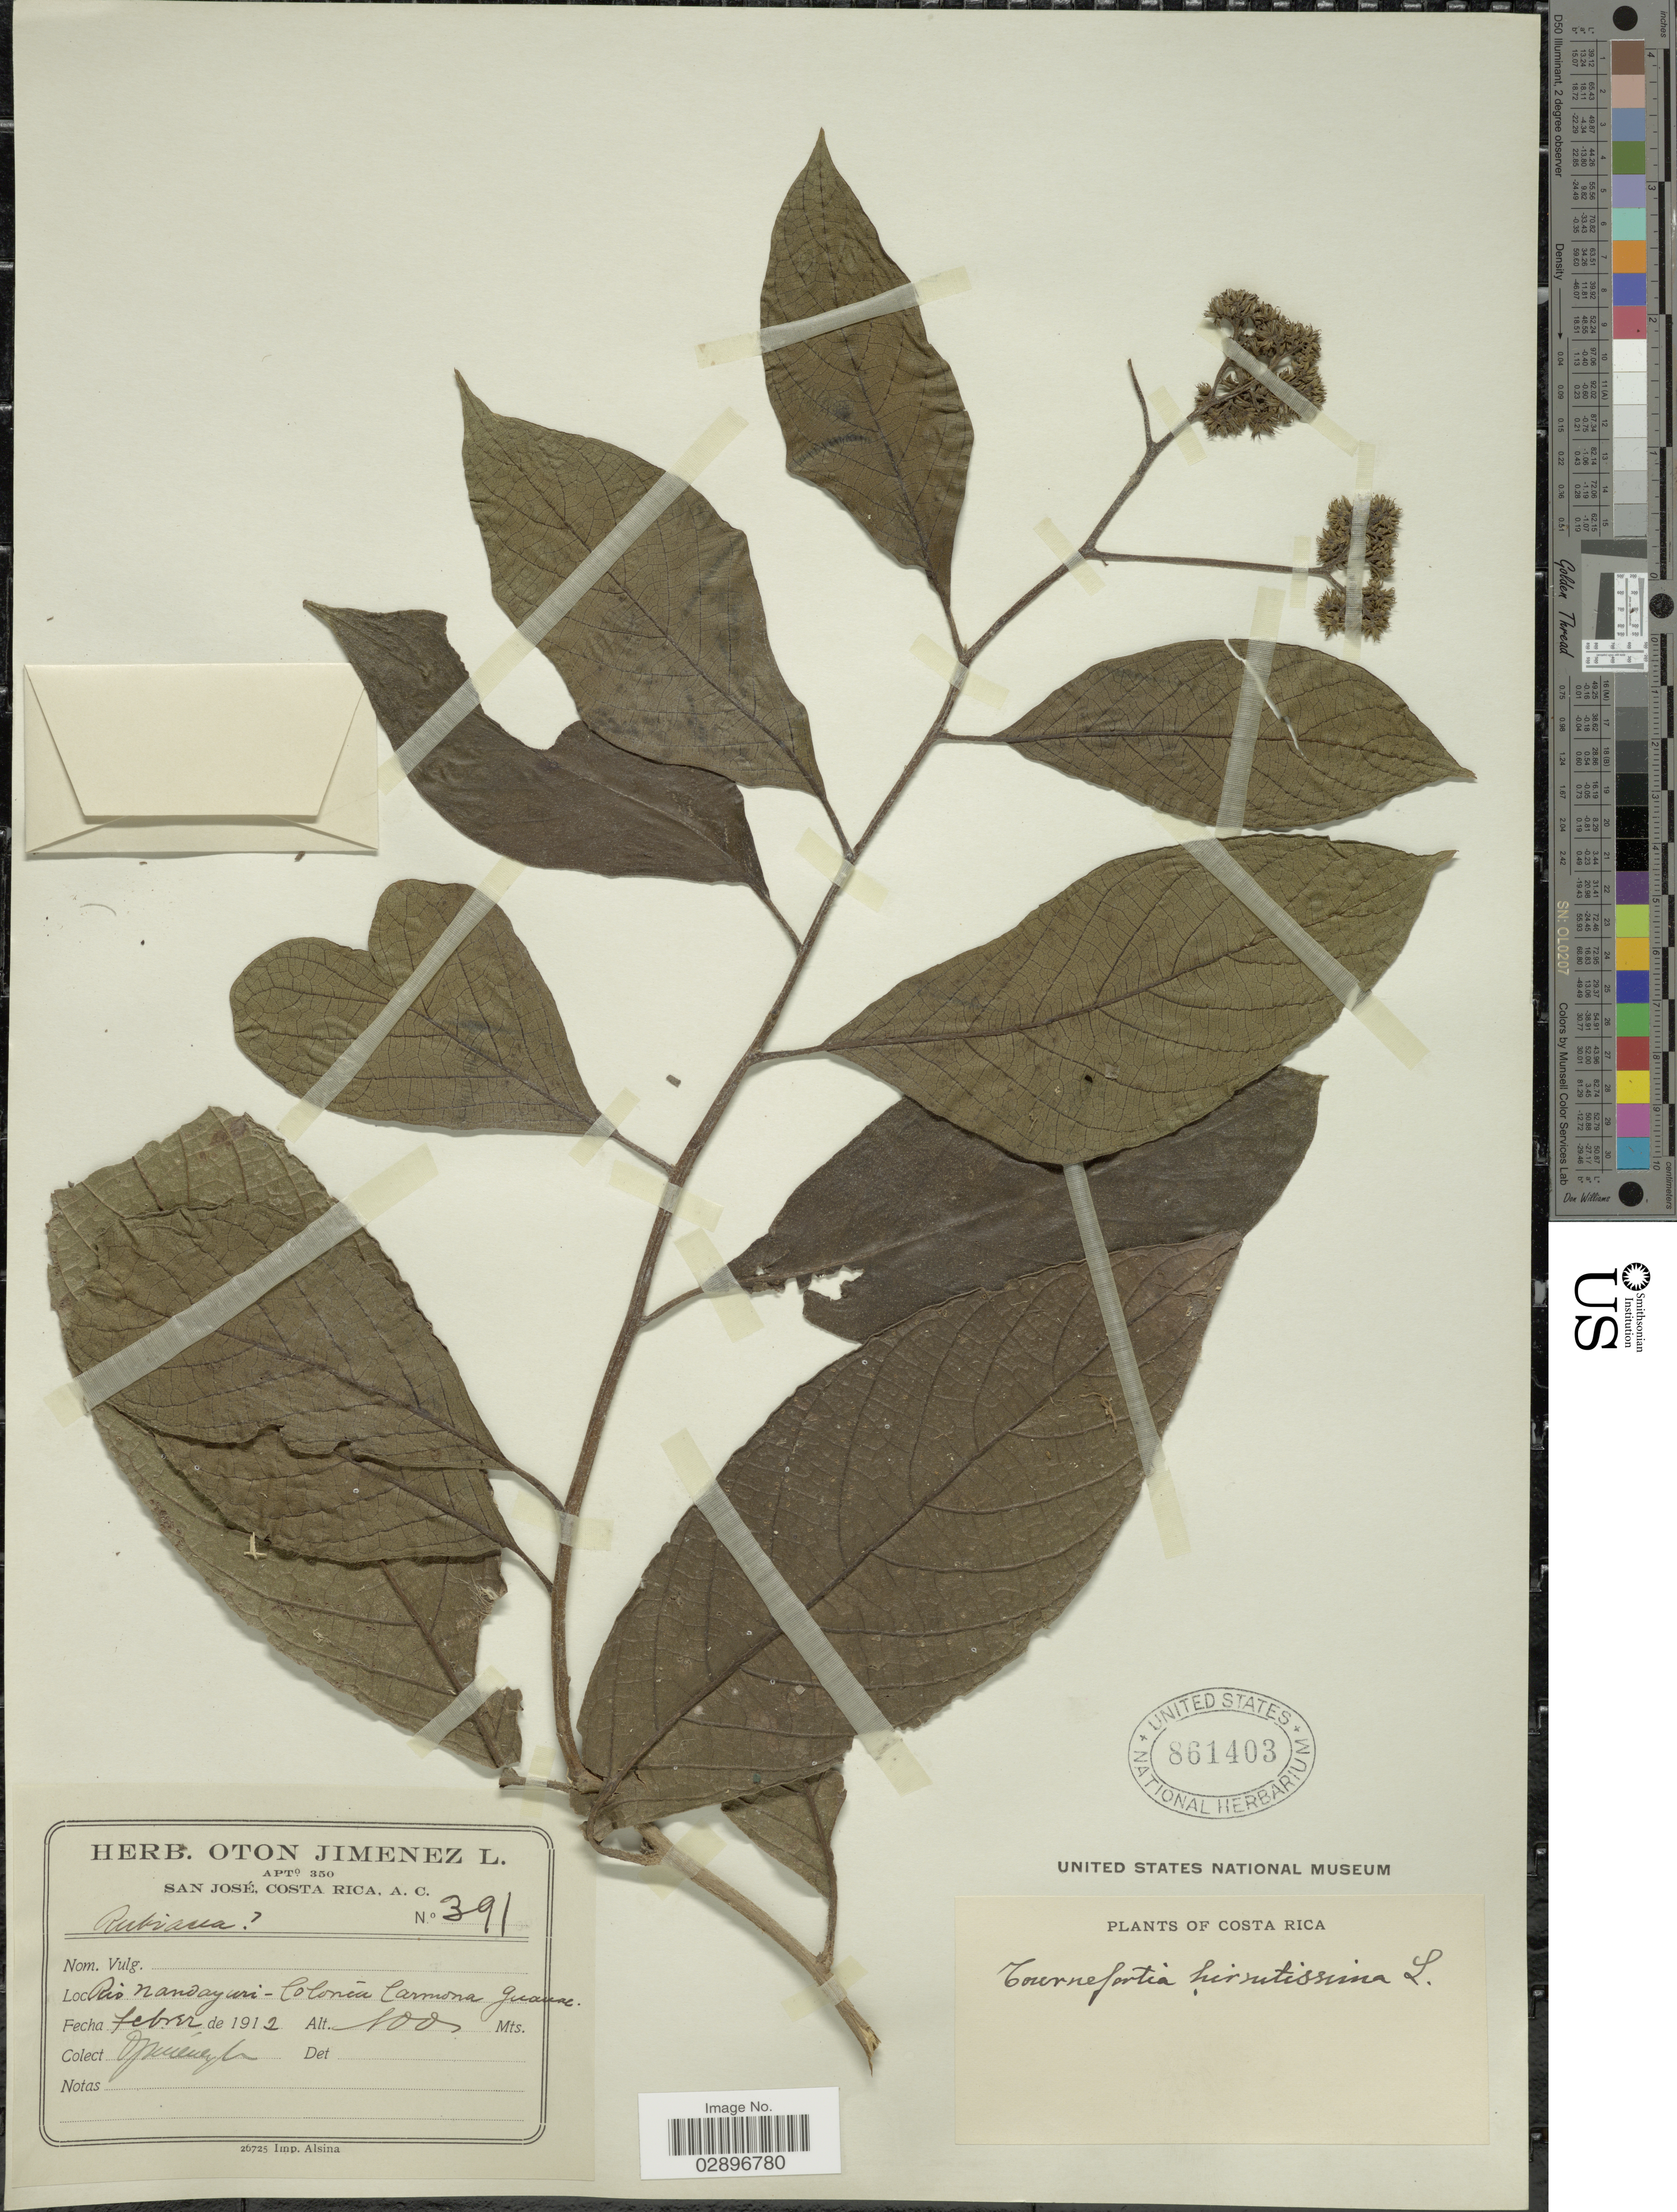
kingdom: Plantae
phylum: Tracheophyta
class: Magnoliopsida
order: Boraginales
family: Heliotropiaceae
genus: Tournefortia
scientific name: Tournefortia hirsutissima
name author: L.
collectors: O. Jiménez L.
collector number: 391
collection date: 1912-02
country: Costa Rica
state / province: Guanacaste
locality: Rio Nandayuri - Colonía Carmona Guanac.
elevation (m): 100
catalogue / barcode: US 861403